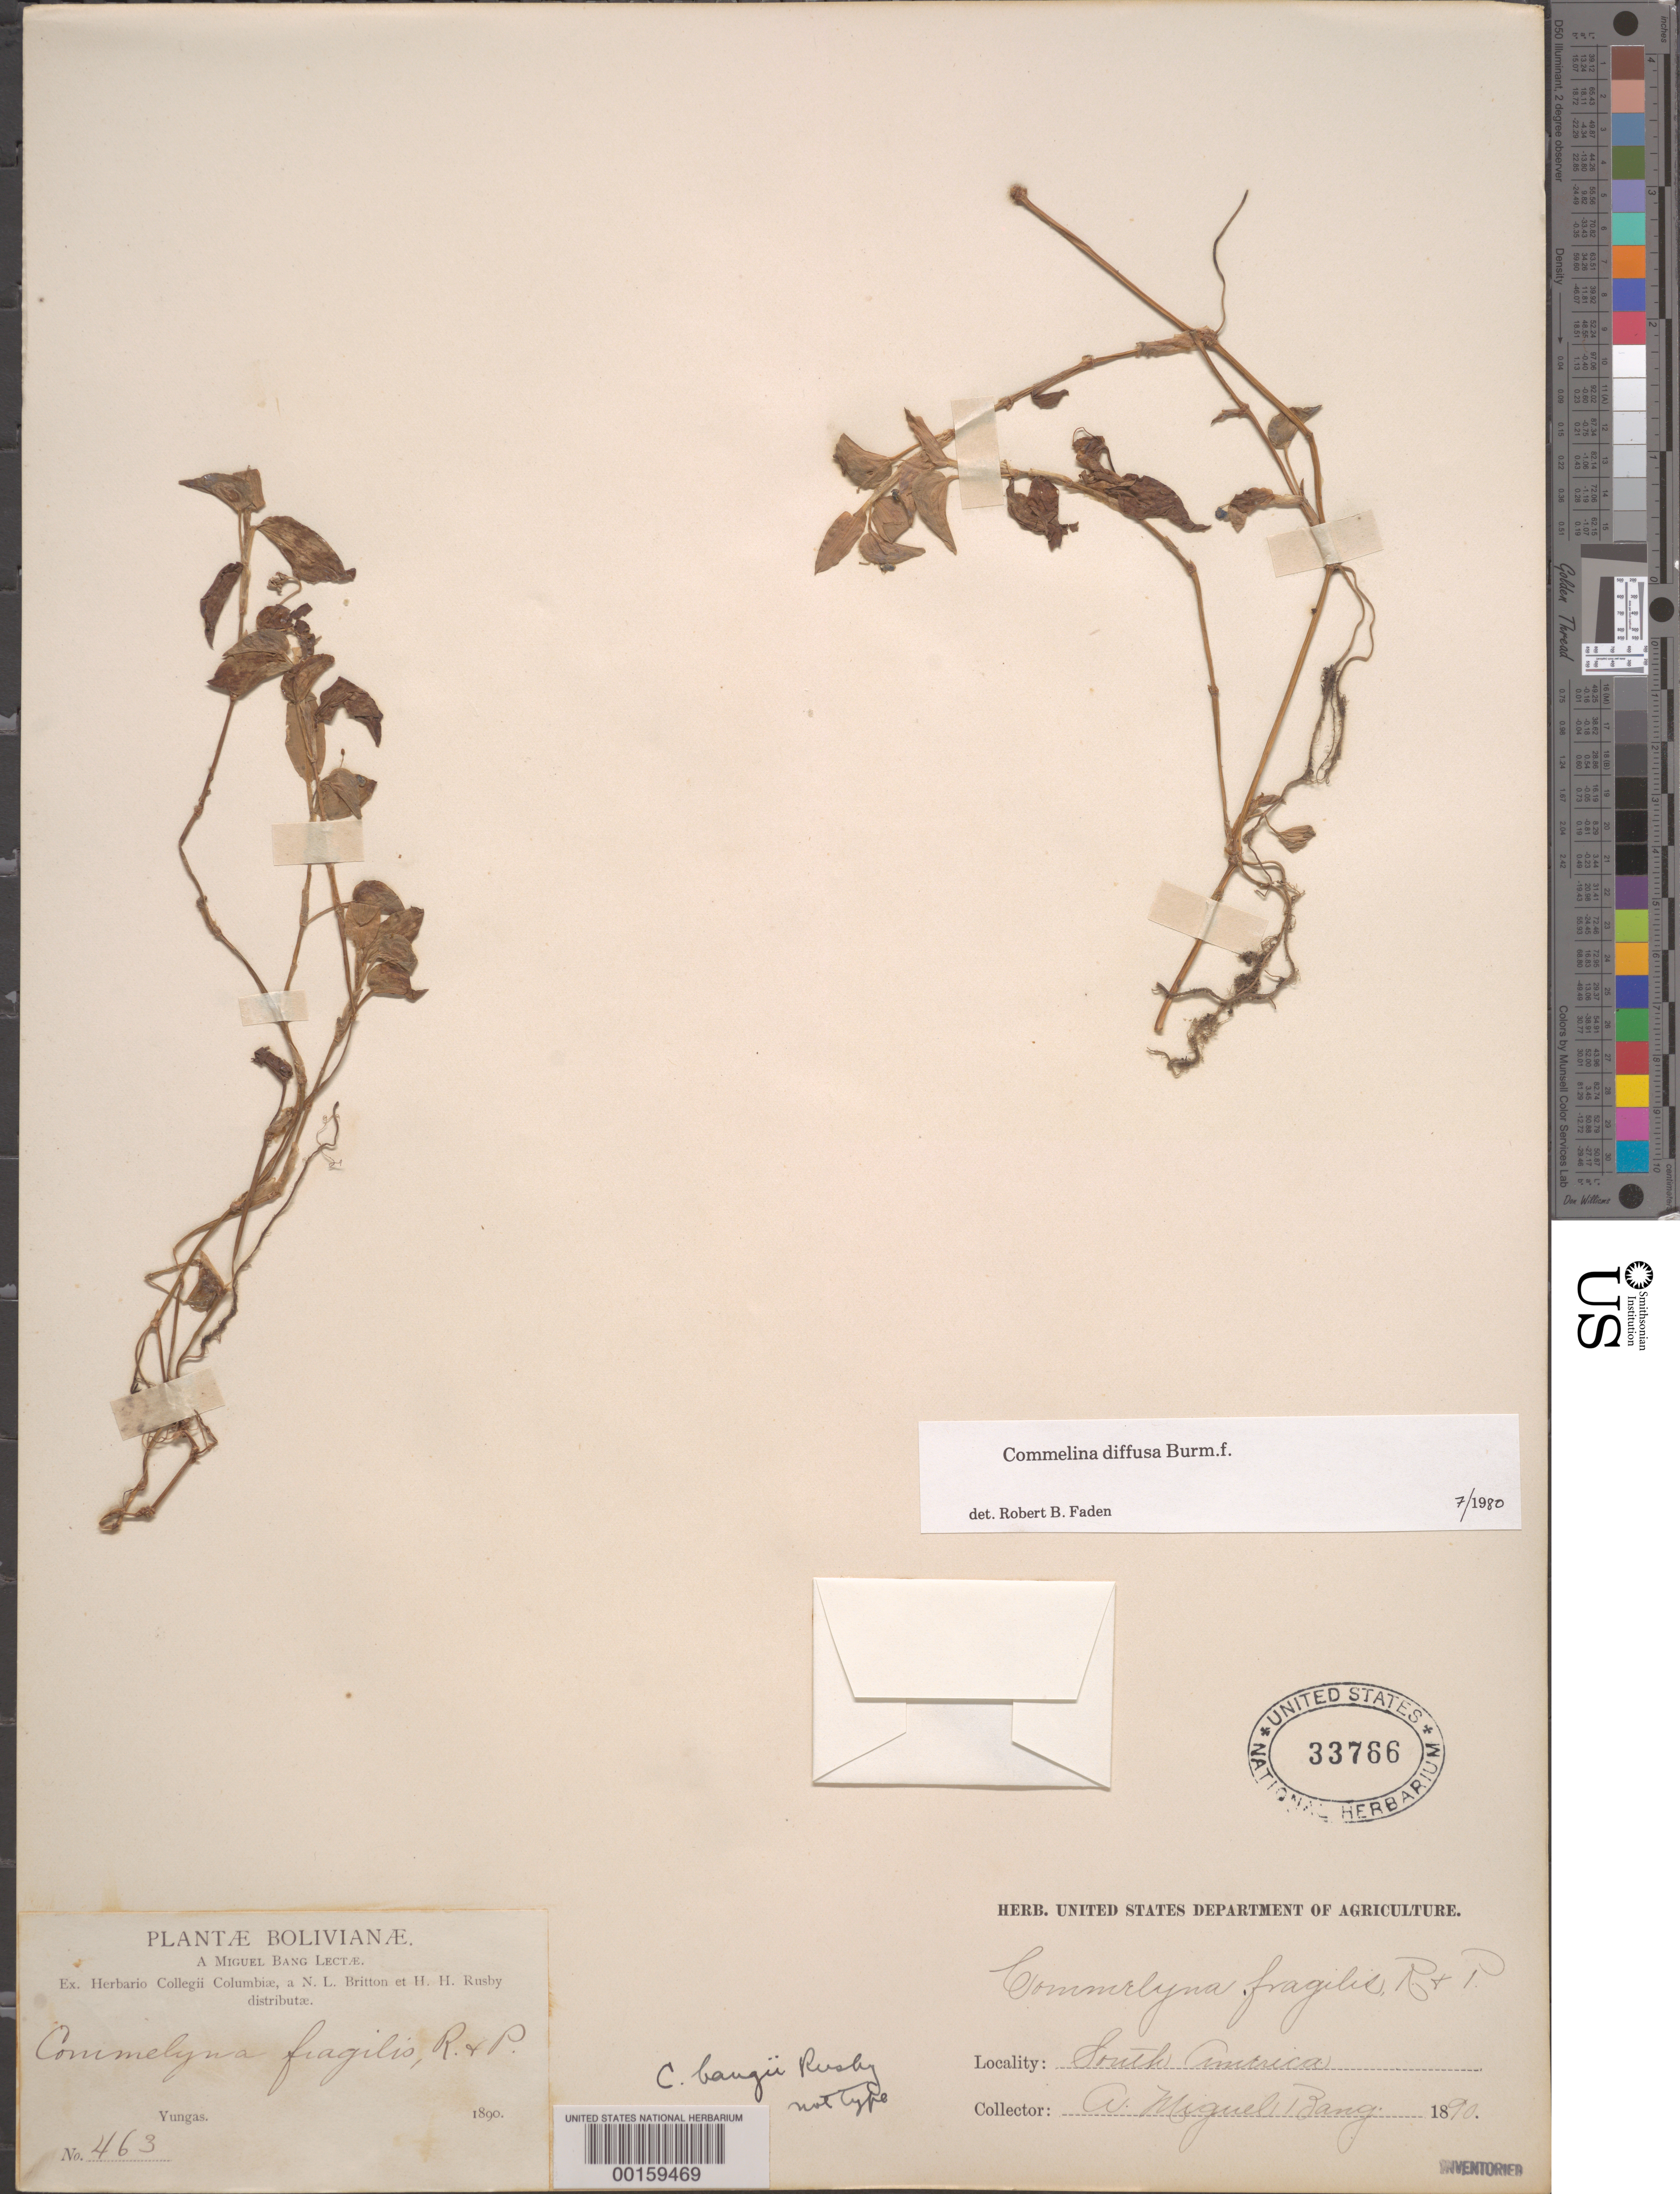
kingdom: Plantae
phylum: Tracheophyta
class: Liliopsida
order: Commelinales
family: Commelinaceae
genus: Commelina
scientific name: Commelina diffusa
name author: Burm. f.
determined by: Faden, Robert B., (US), Smithsonian Institution - National Museum of Natural History (UNITED STATES)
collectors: M. Bang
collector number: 463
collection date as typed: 1890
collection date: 1890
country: Bolivia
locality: Yungas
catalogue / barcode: US 33766